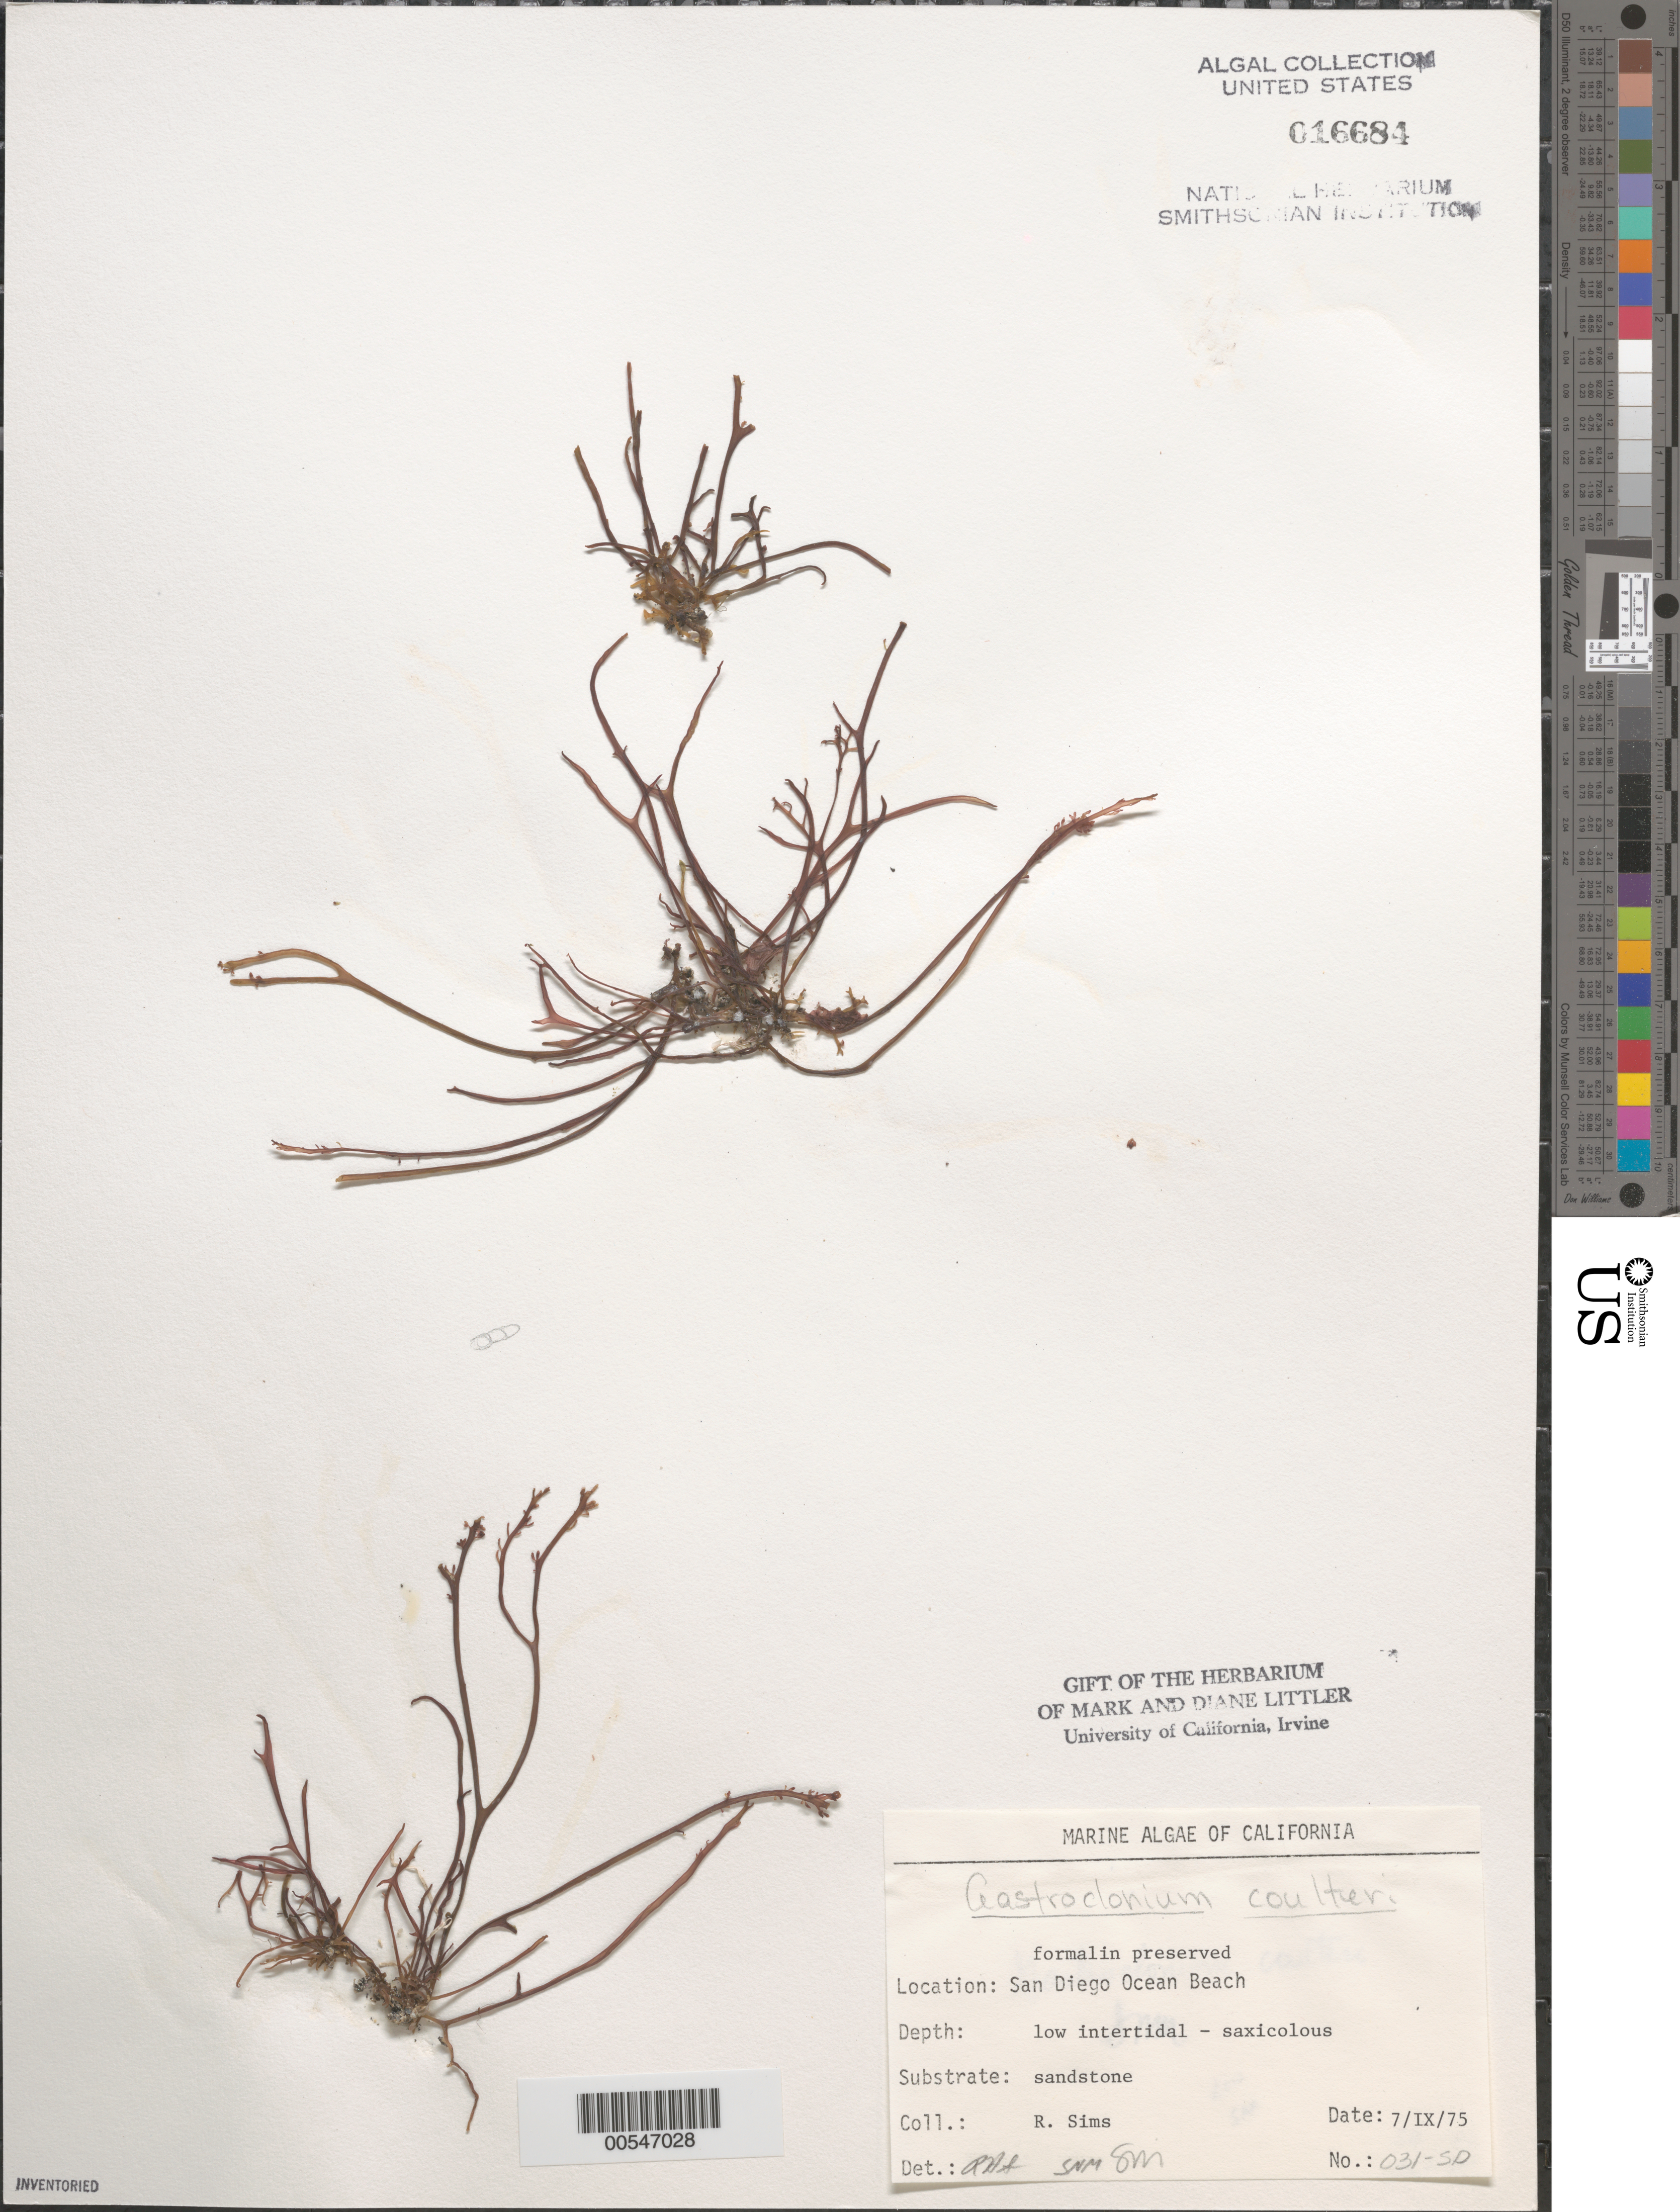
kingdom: Plantae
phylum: Rhodophyta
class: Florideophyceae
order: Rhodymeniales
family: Champiaceae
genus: Neogastroclonium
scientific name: Neogastroclonium subarticulatum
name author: (Turner) L. Le Gall et al.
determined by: Algae name updating Project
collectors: R. H. Sims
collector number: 031-SD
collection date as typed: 07 Sep 1975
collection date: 1975-09-07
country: United States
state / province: California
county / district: San Diego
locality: Ocean Beach, end of Del Monte Street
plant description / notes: BLM-SOCALBIGHT Rocky Intertidal Survey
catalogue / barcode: US 16684